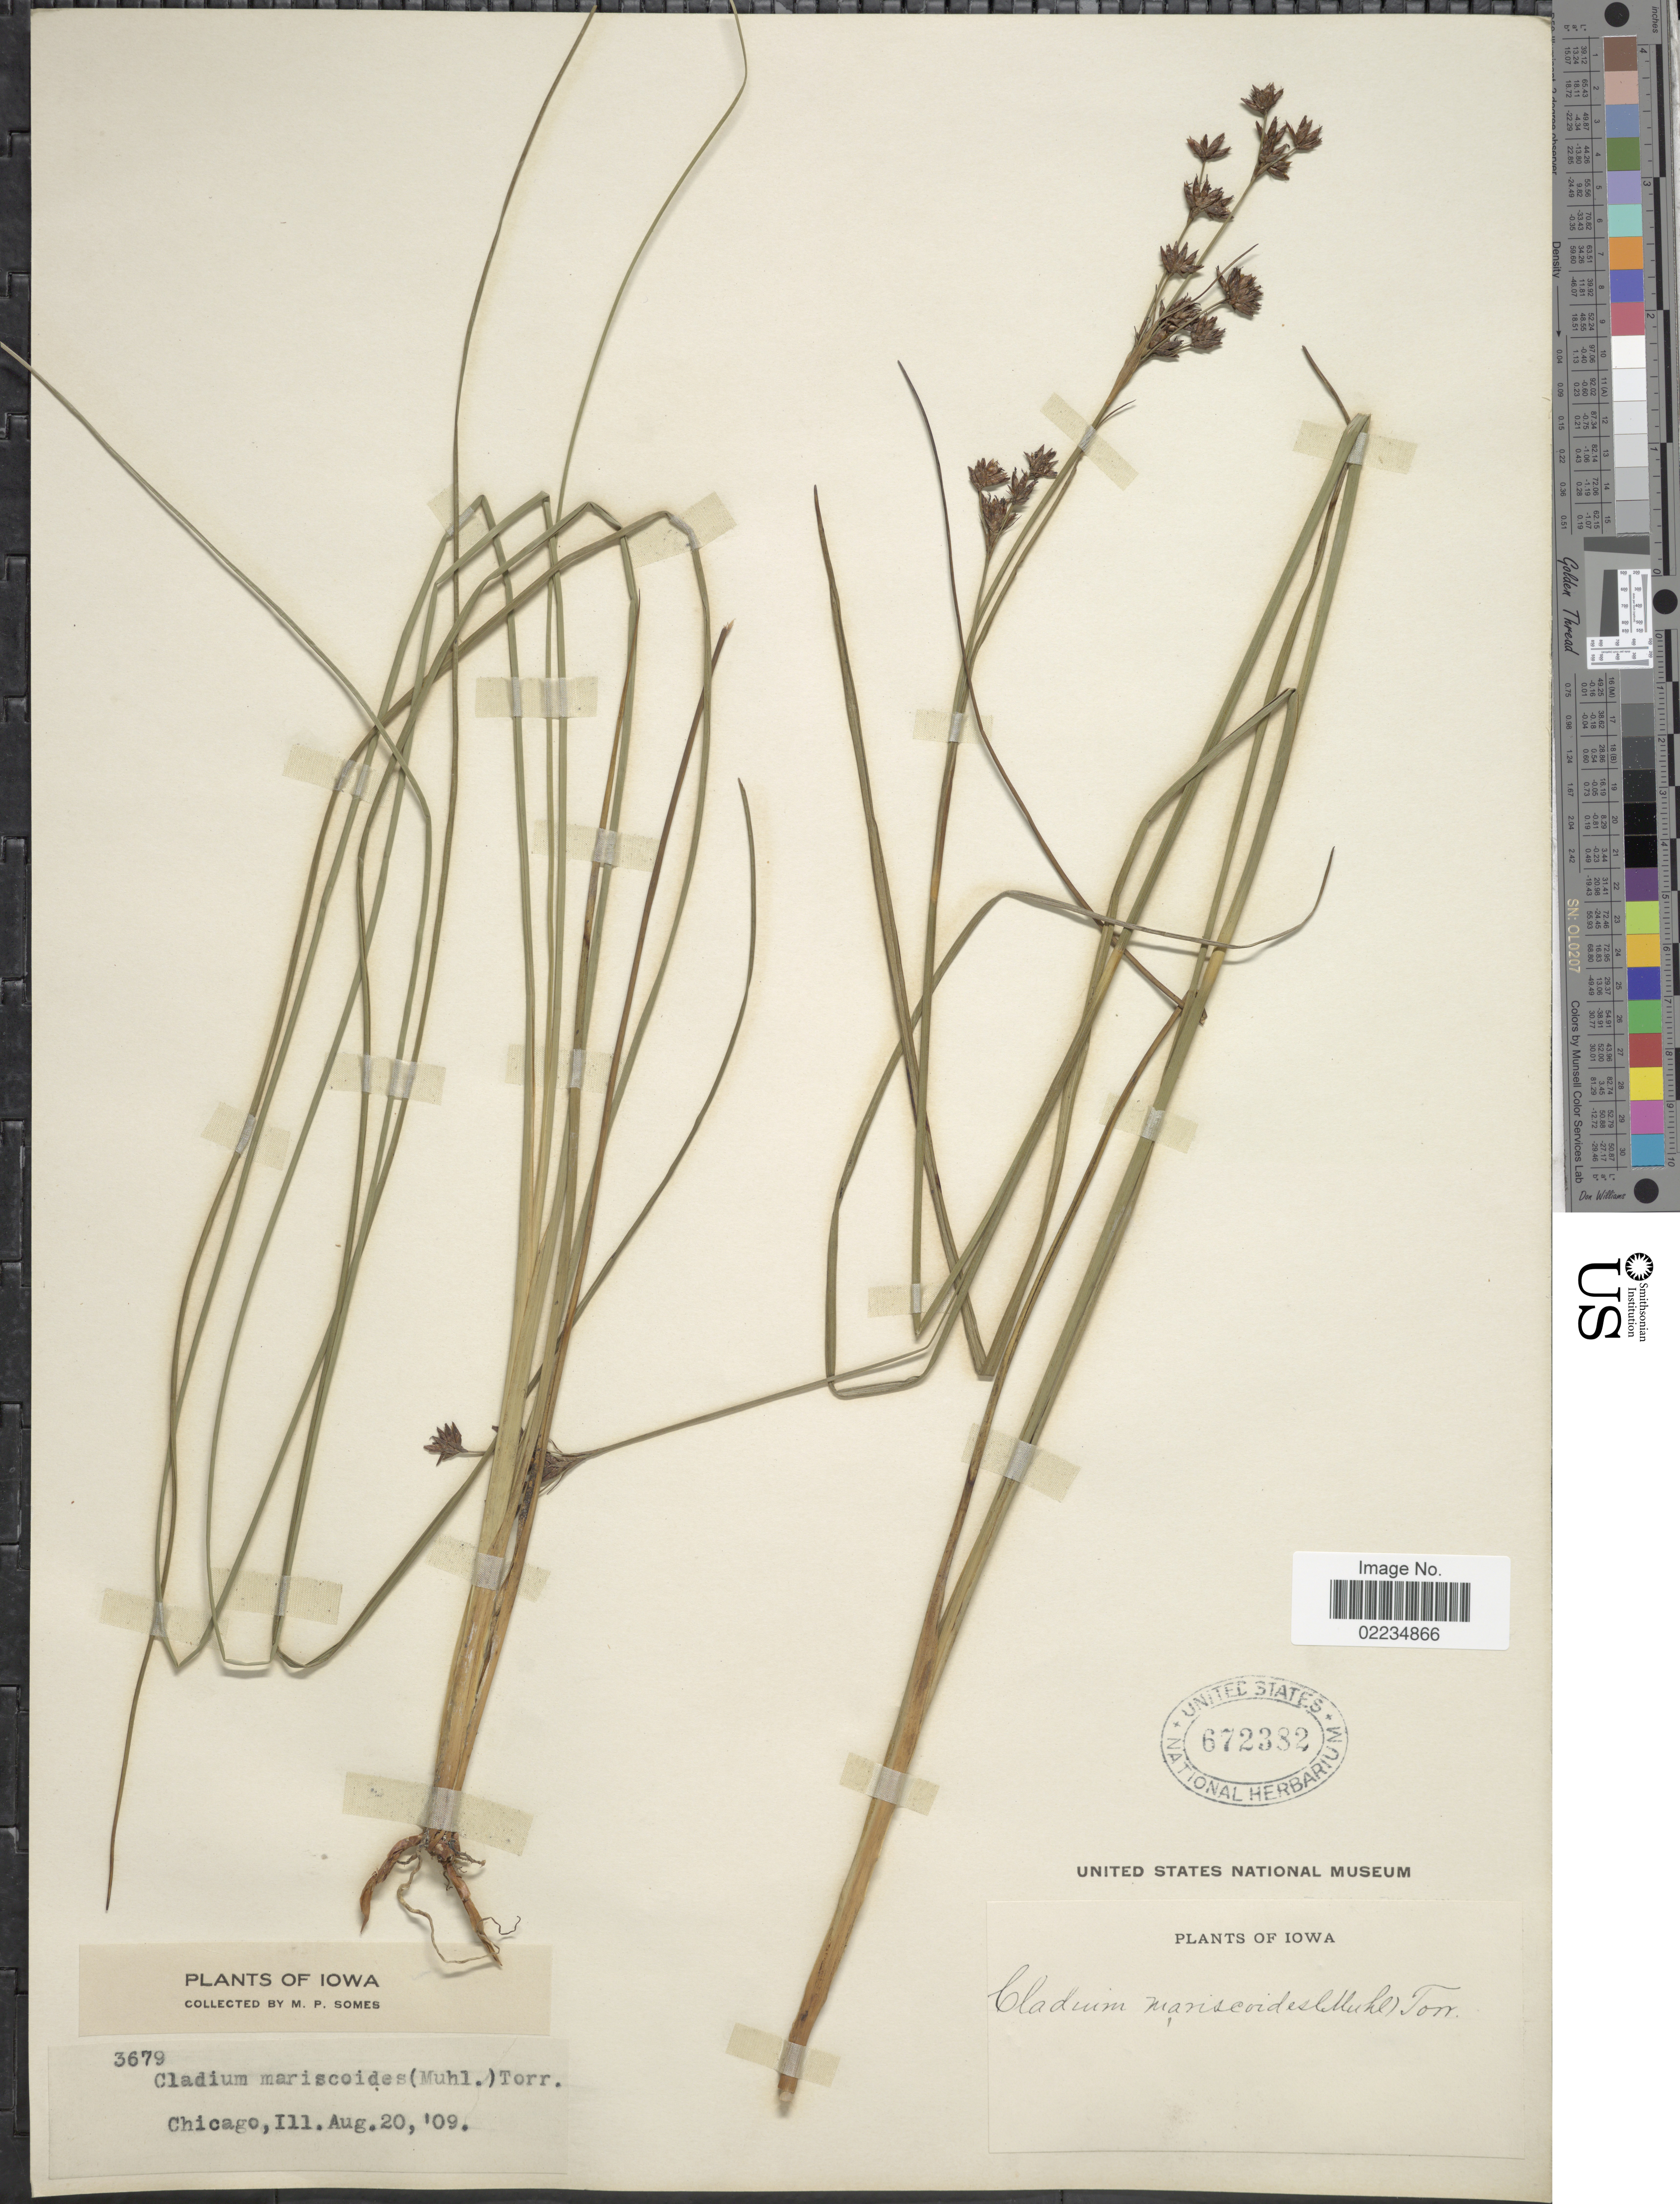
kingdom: Plantae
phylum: Tracheophyta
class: Liliopsida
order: Poales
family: Cyperaceae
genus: Cladium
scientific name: Cladium mariscoides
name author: (Muhl.) Torr.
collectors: M. Somes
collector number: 3679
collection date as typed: Transcribed d/m/y: 20/8/9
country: United States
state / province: Iowa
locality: Chicago, III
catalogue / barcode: US 672382